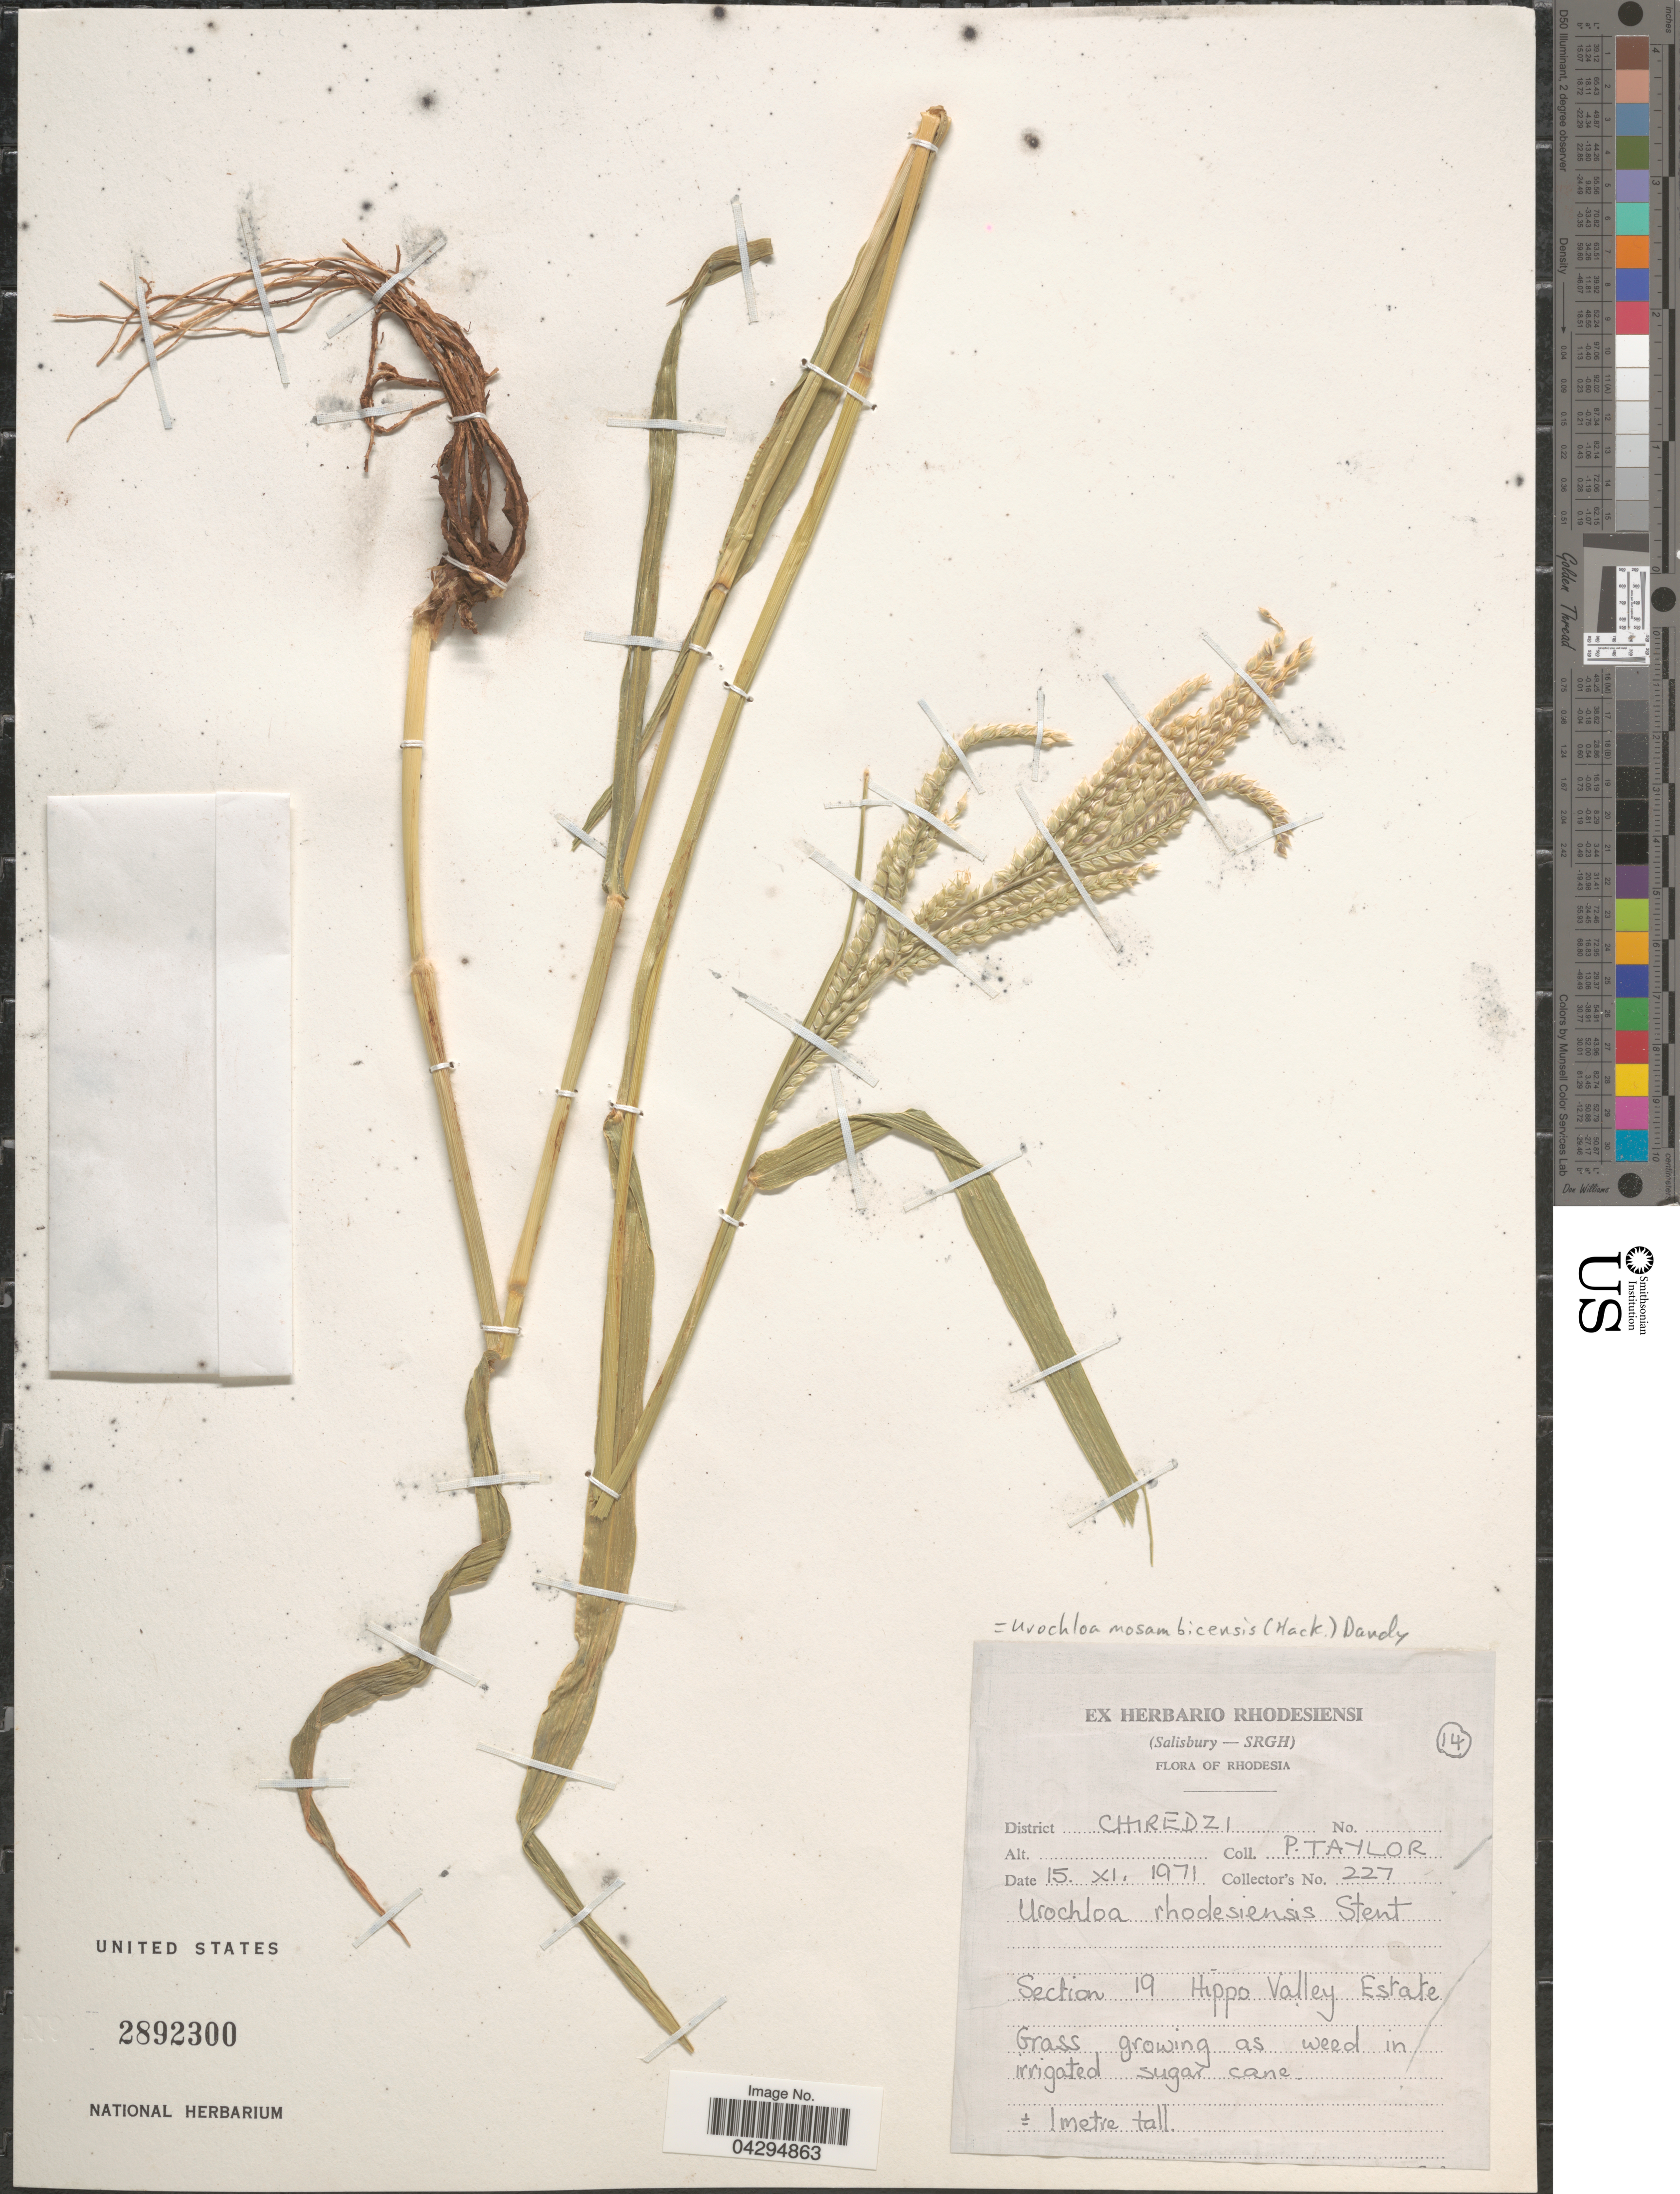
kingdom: Plantae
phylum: Tracheophyta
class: Liliopsida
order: Poales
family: Poaceae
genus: Urochloa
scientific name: Urochloa mosambicensis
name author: (Hack.) Dandy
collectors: P. Taylor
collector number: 227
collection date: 1971-11-15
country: Zimbabwe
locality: Rhodesia. District Chiredzi. Section 19 Hippo Valley Estate.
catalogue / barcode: US 2892300